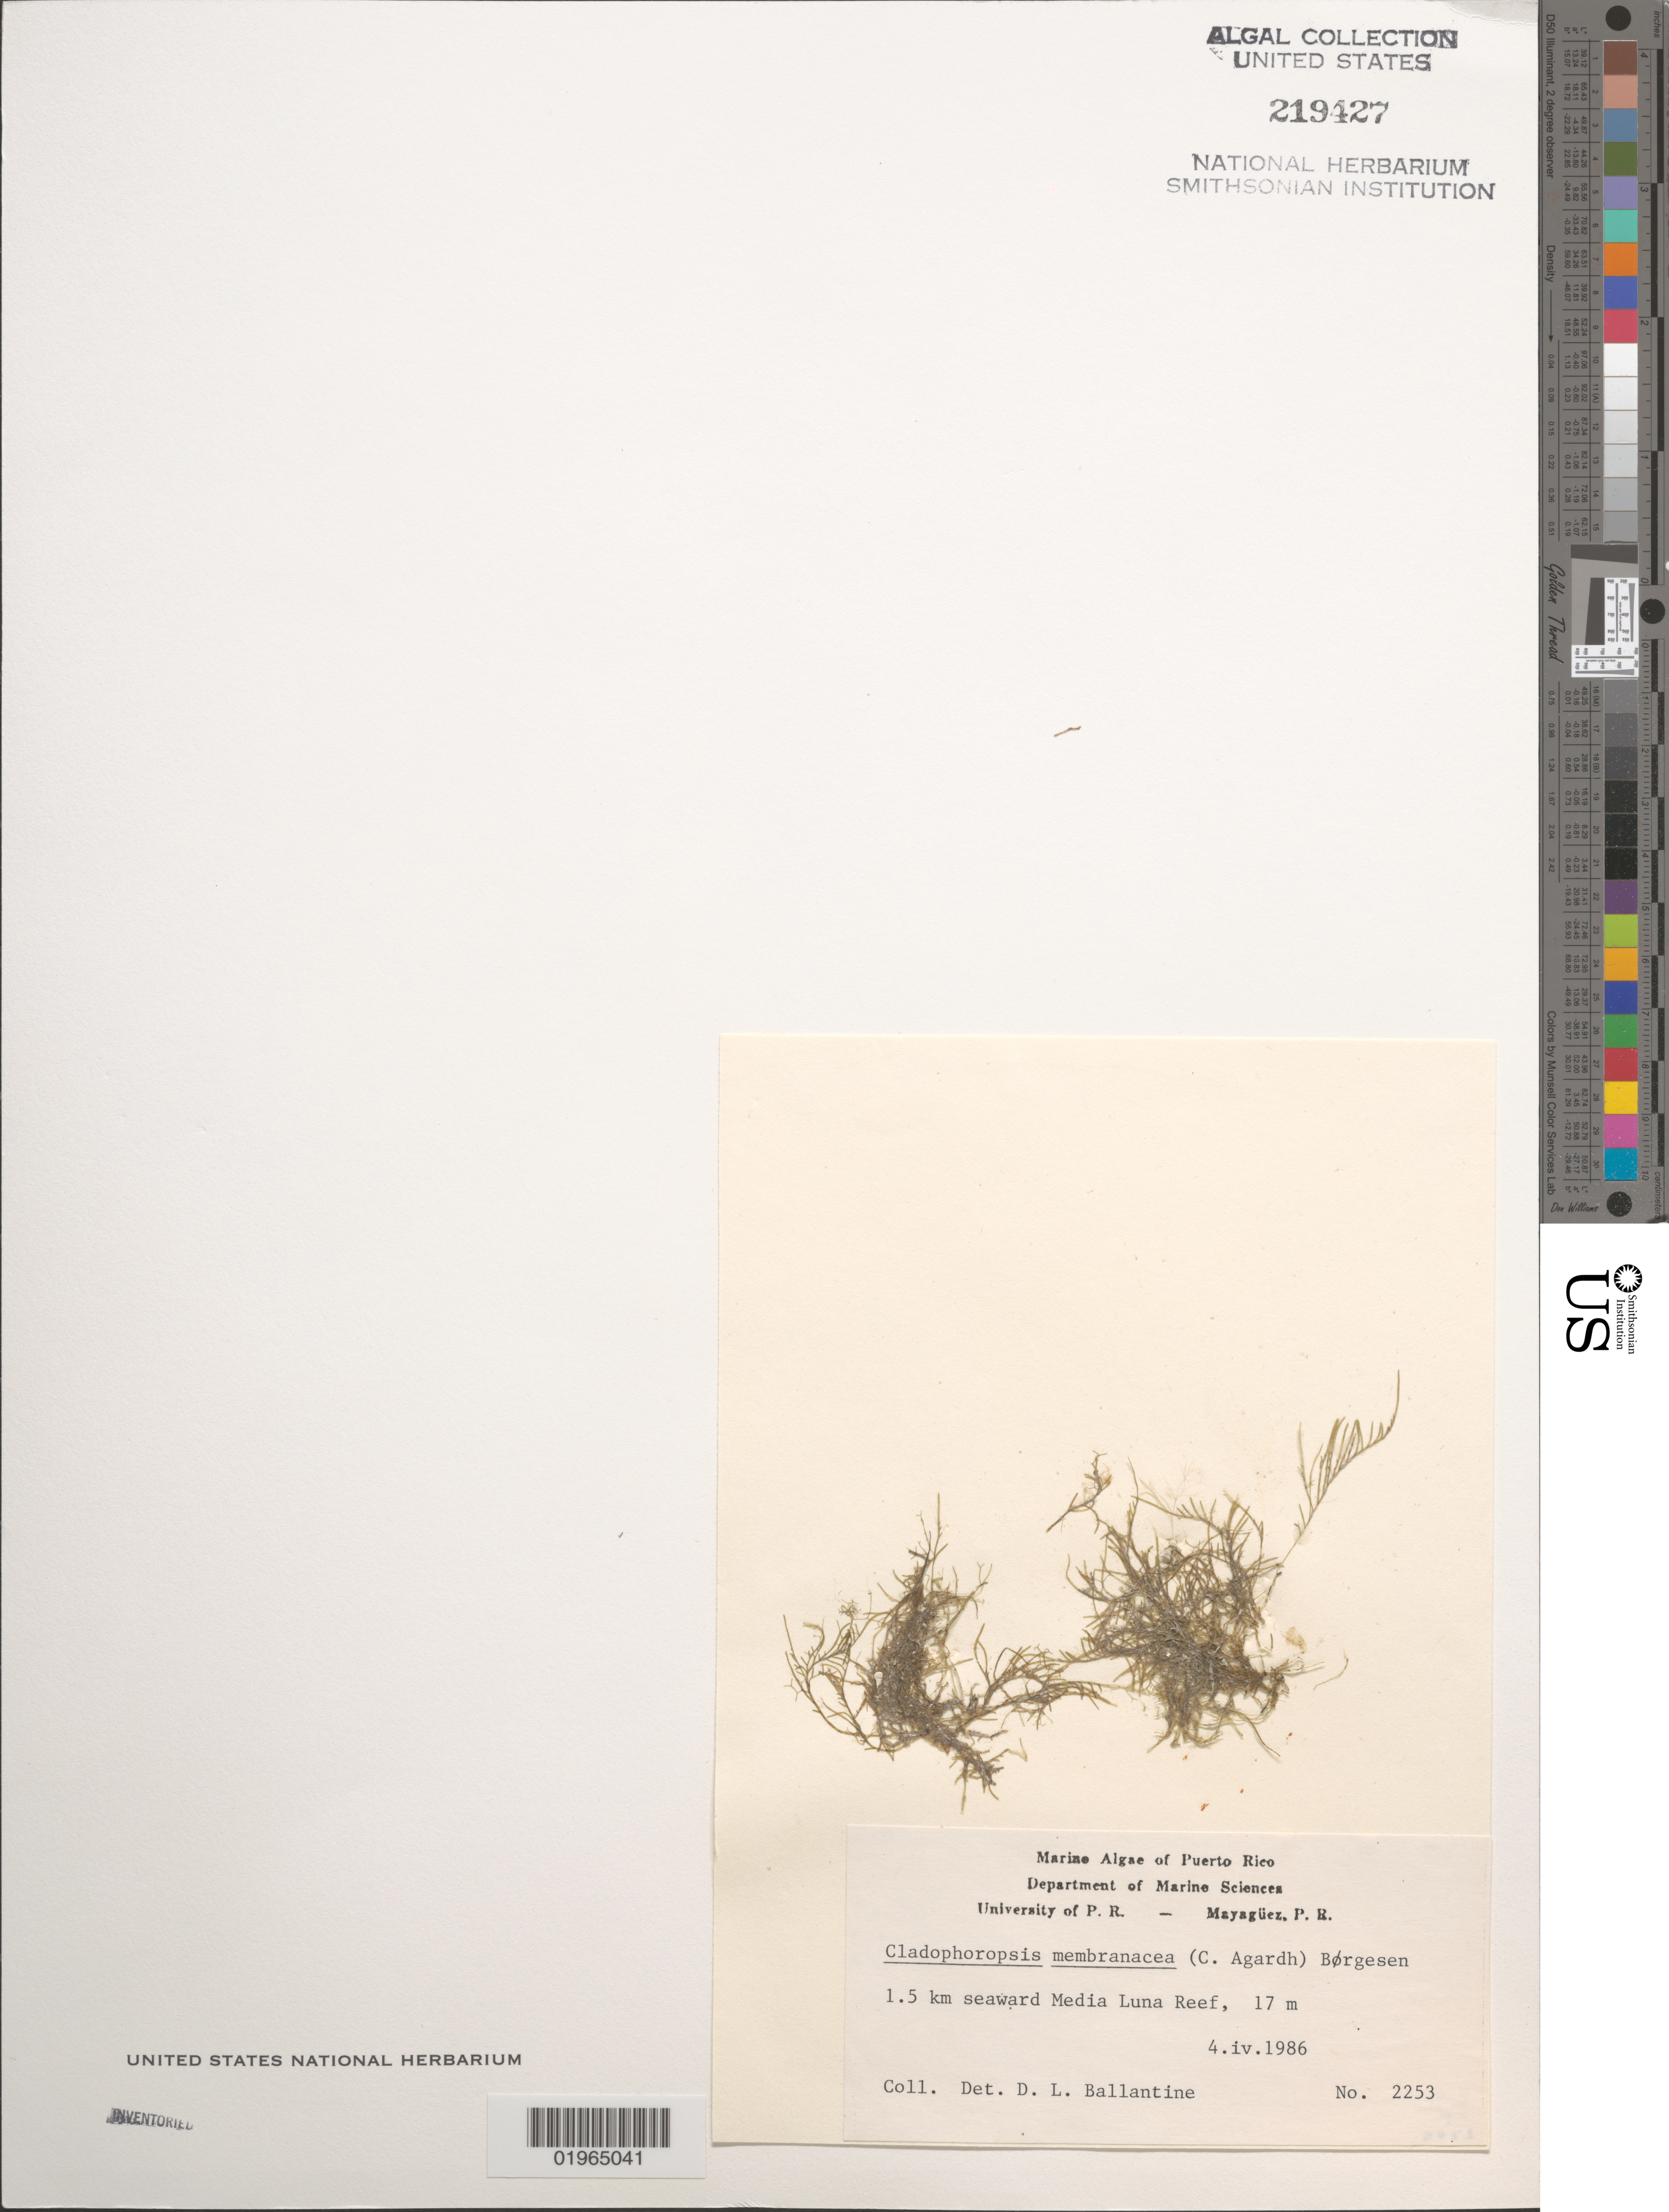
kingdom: Plantae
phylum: Chlorophyta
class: Ulvophyceae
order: Siphonocladales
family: Boodleaceae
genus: Cladophoropsis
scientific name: Cladophoropsis membranacea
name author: (Hofman-Bang) Børgesen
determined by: Ballantine, D. L.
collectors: D.L. Ballantine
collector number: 2253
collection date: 1986-04-04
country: Puerto Rico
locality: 1.5 km seaward Media Luna Reef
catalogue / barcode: US 219427